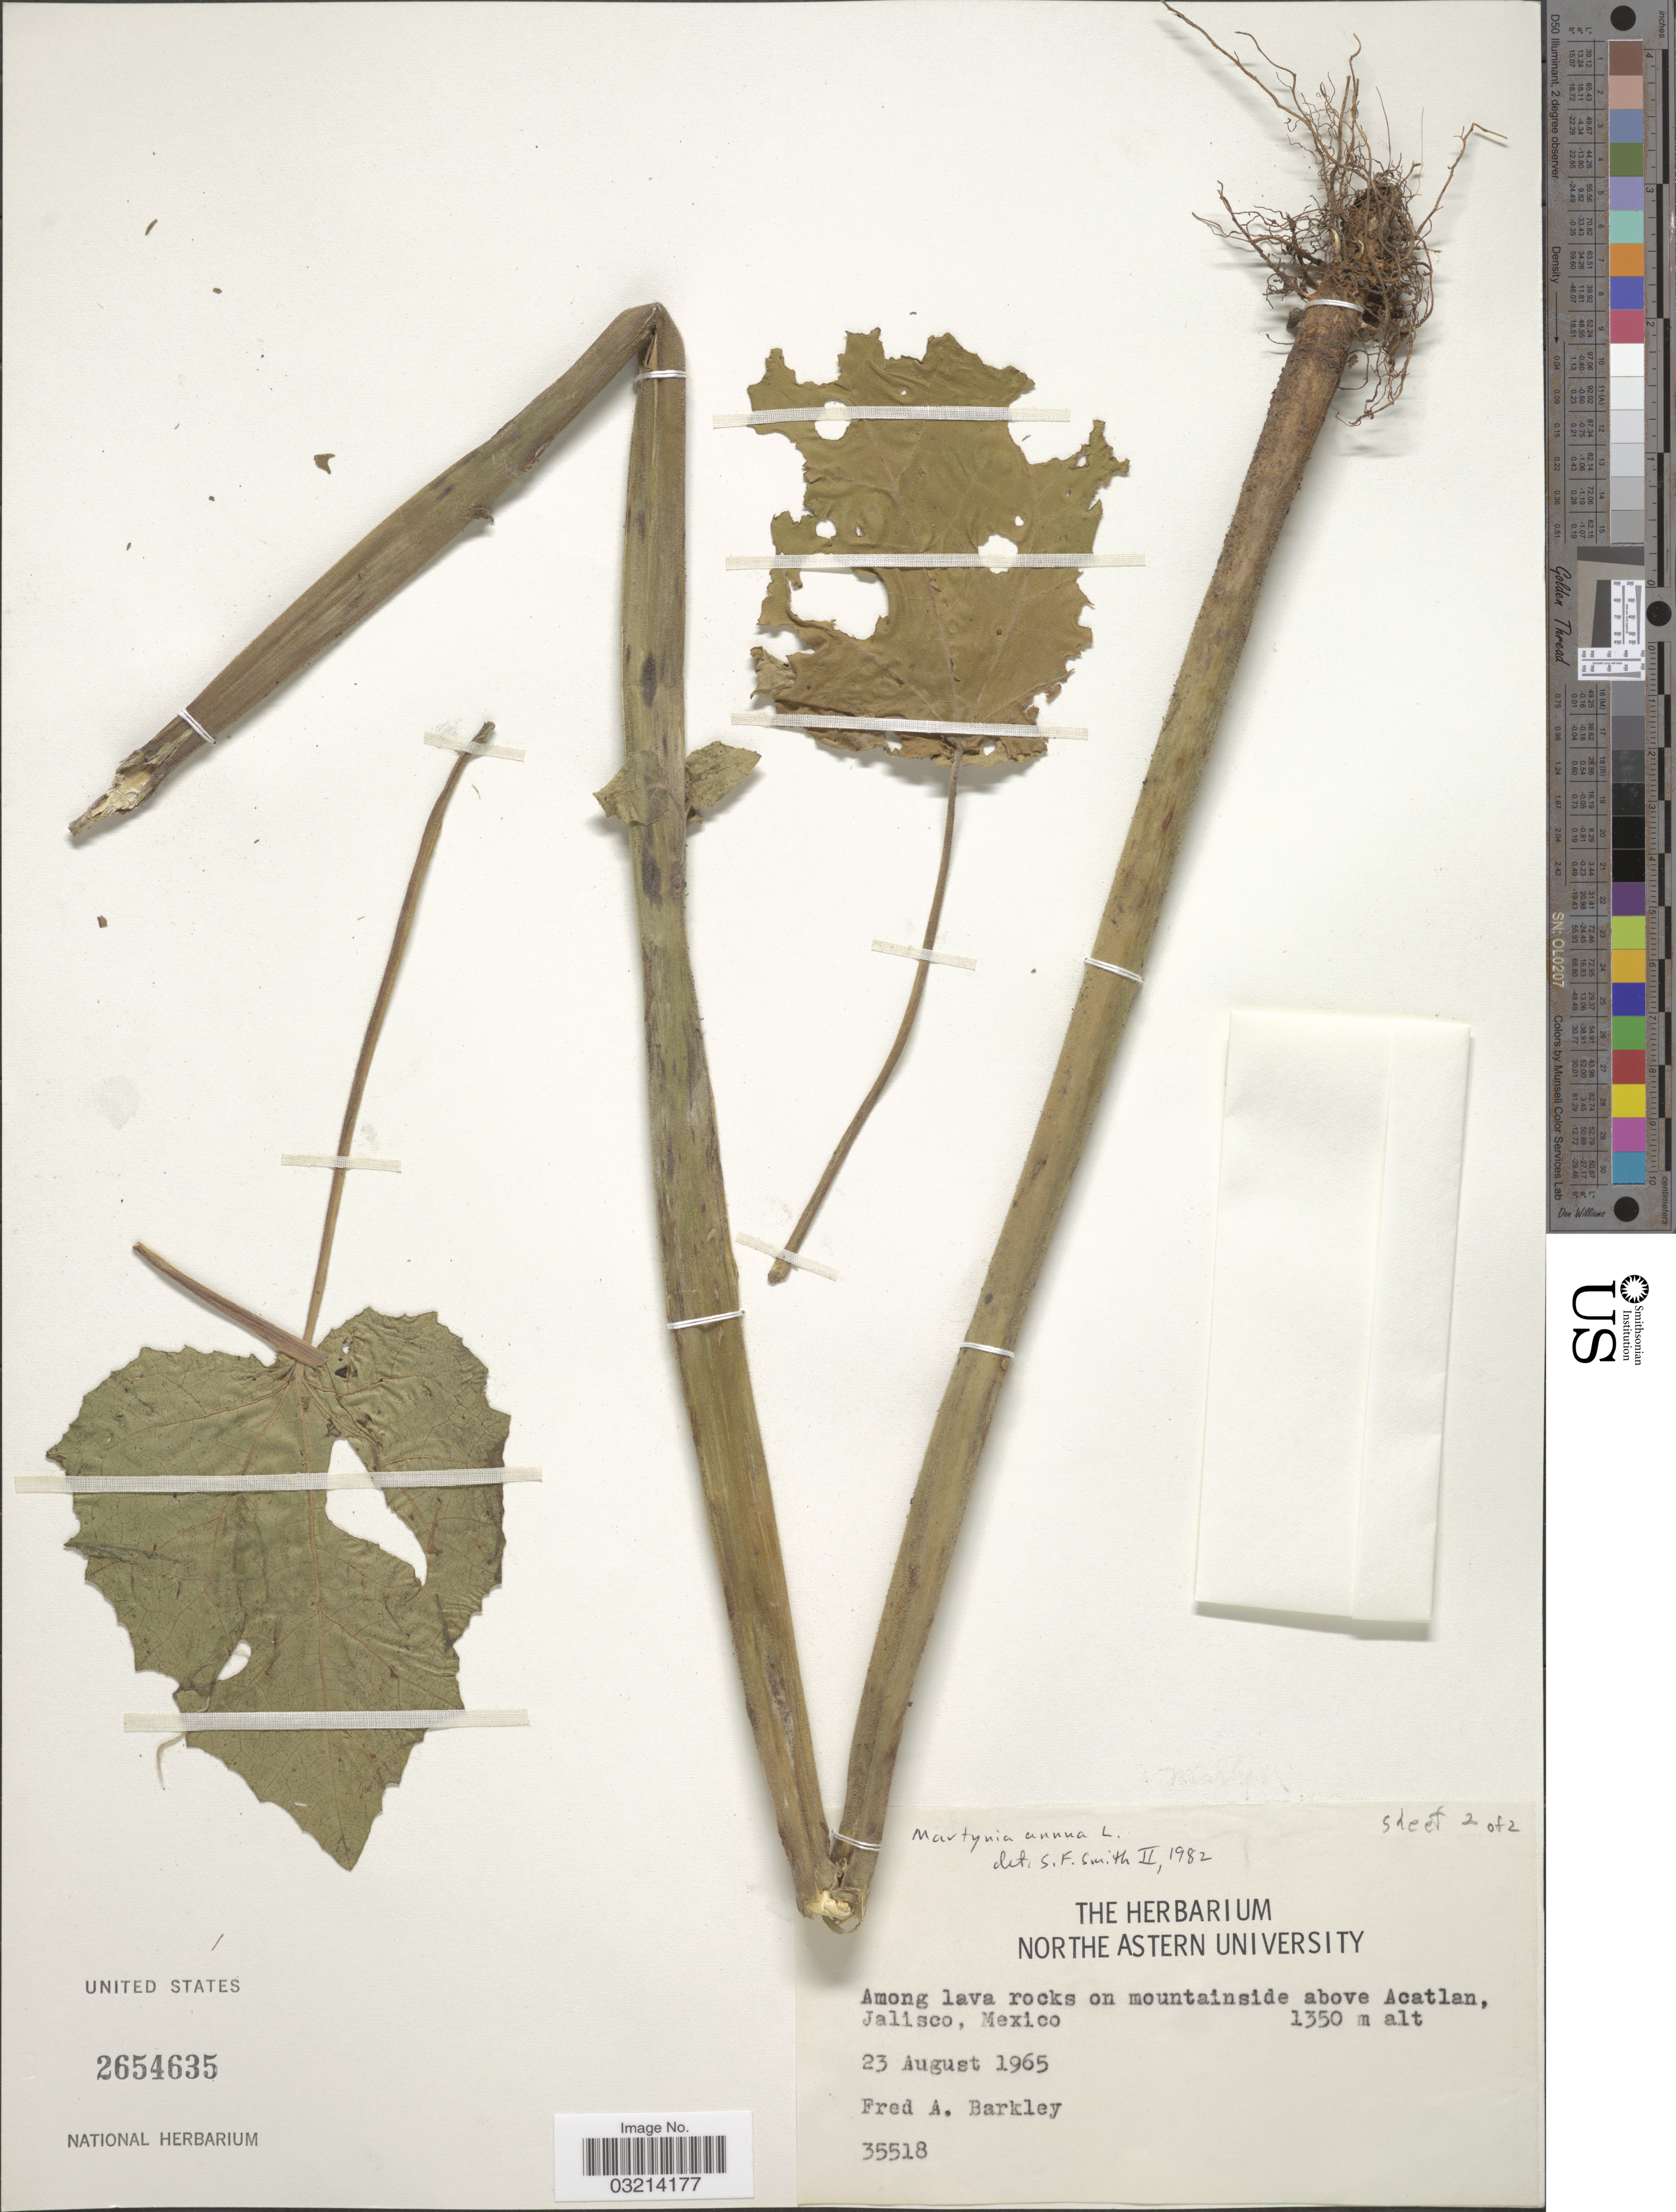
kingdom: Plantae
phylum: Tracheophyta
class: Magnoliopsida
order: Lamiales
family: Martyniaceae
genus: Martynia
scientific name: Martynia annua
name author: L.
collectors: F. A. Barkley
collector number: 35518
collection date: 1965-08-23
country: Mexico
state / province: Jalisco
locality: Among lava rocks on mountainside above Acatlan.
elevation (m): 1350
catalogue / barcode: US 2654635